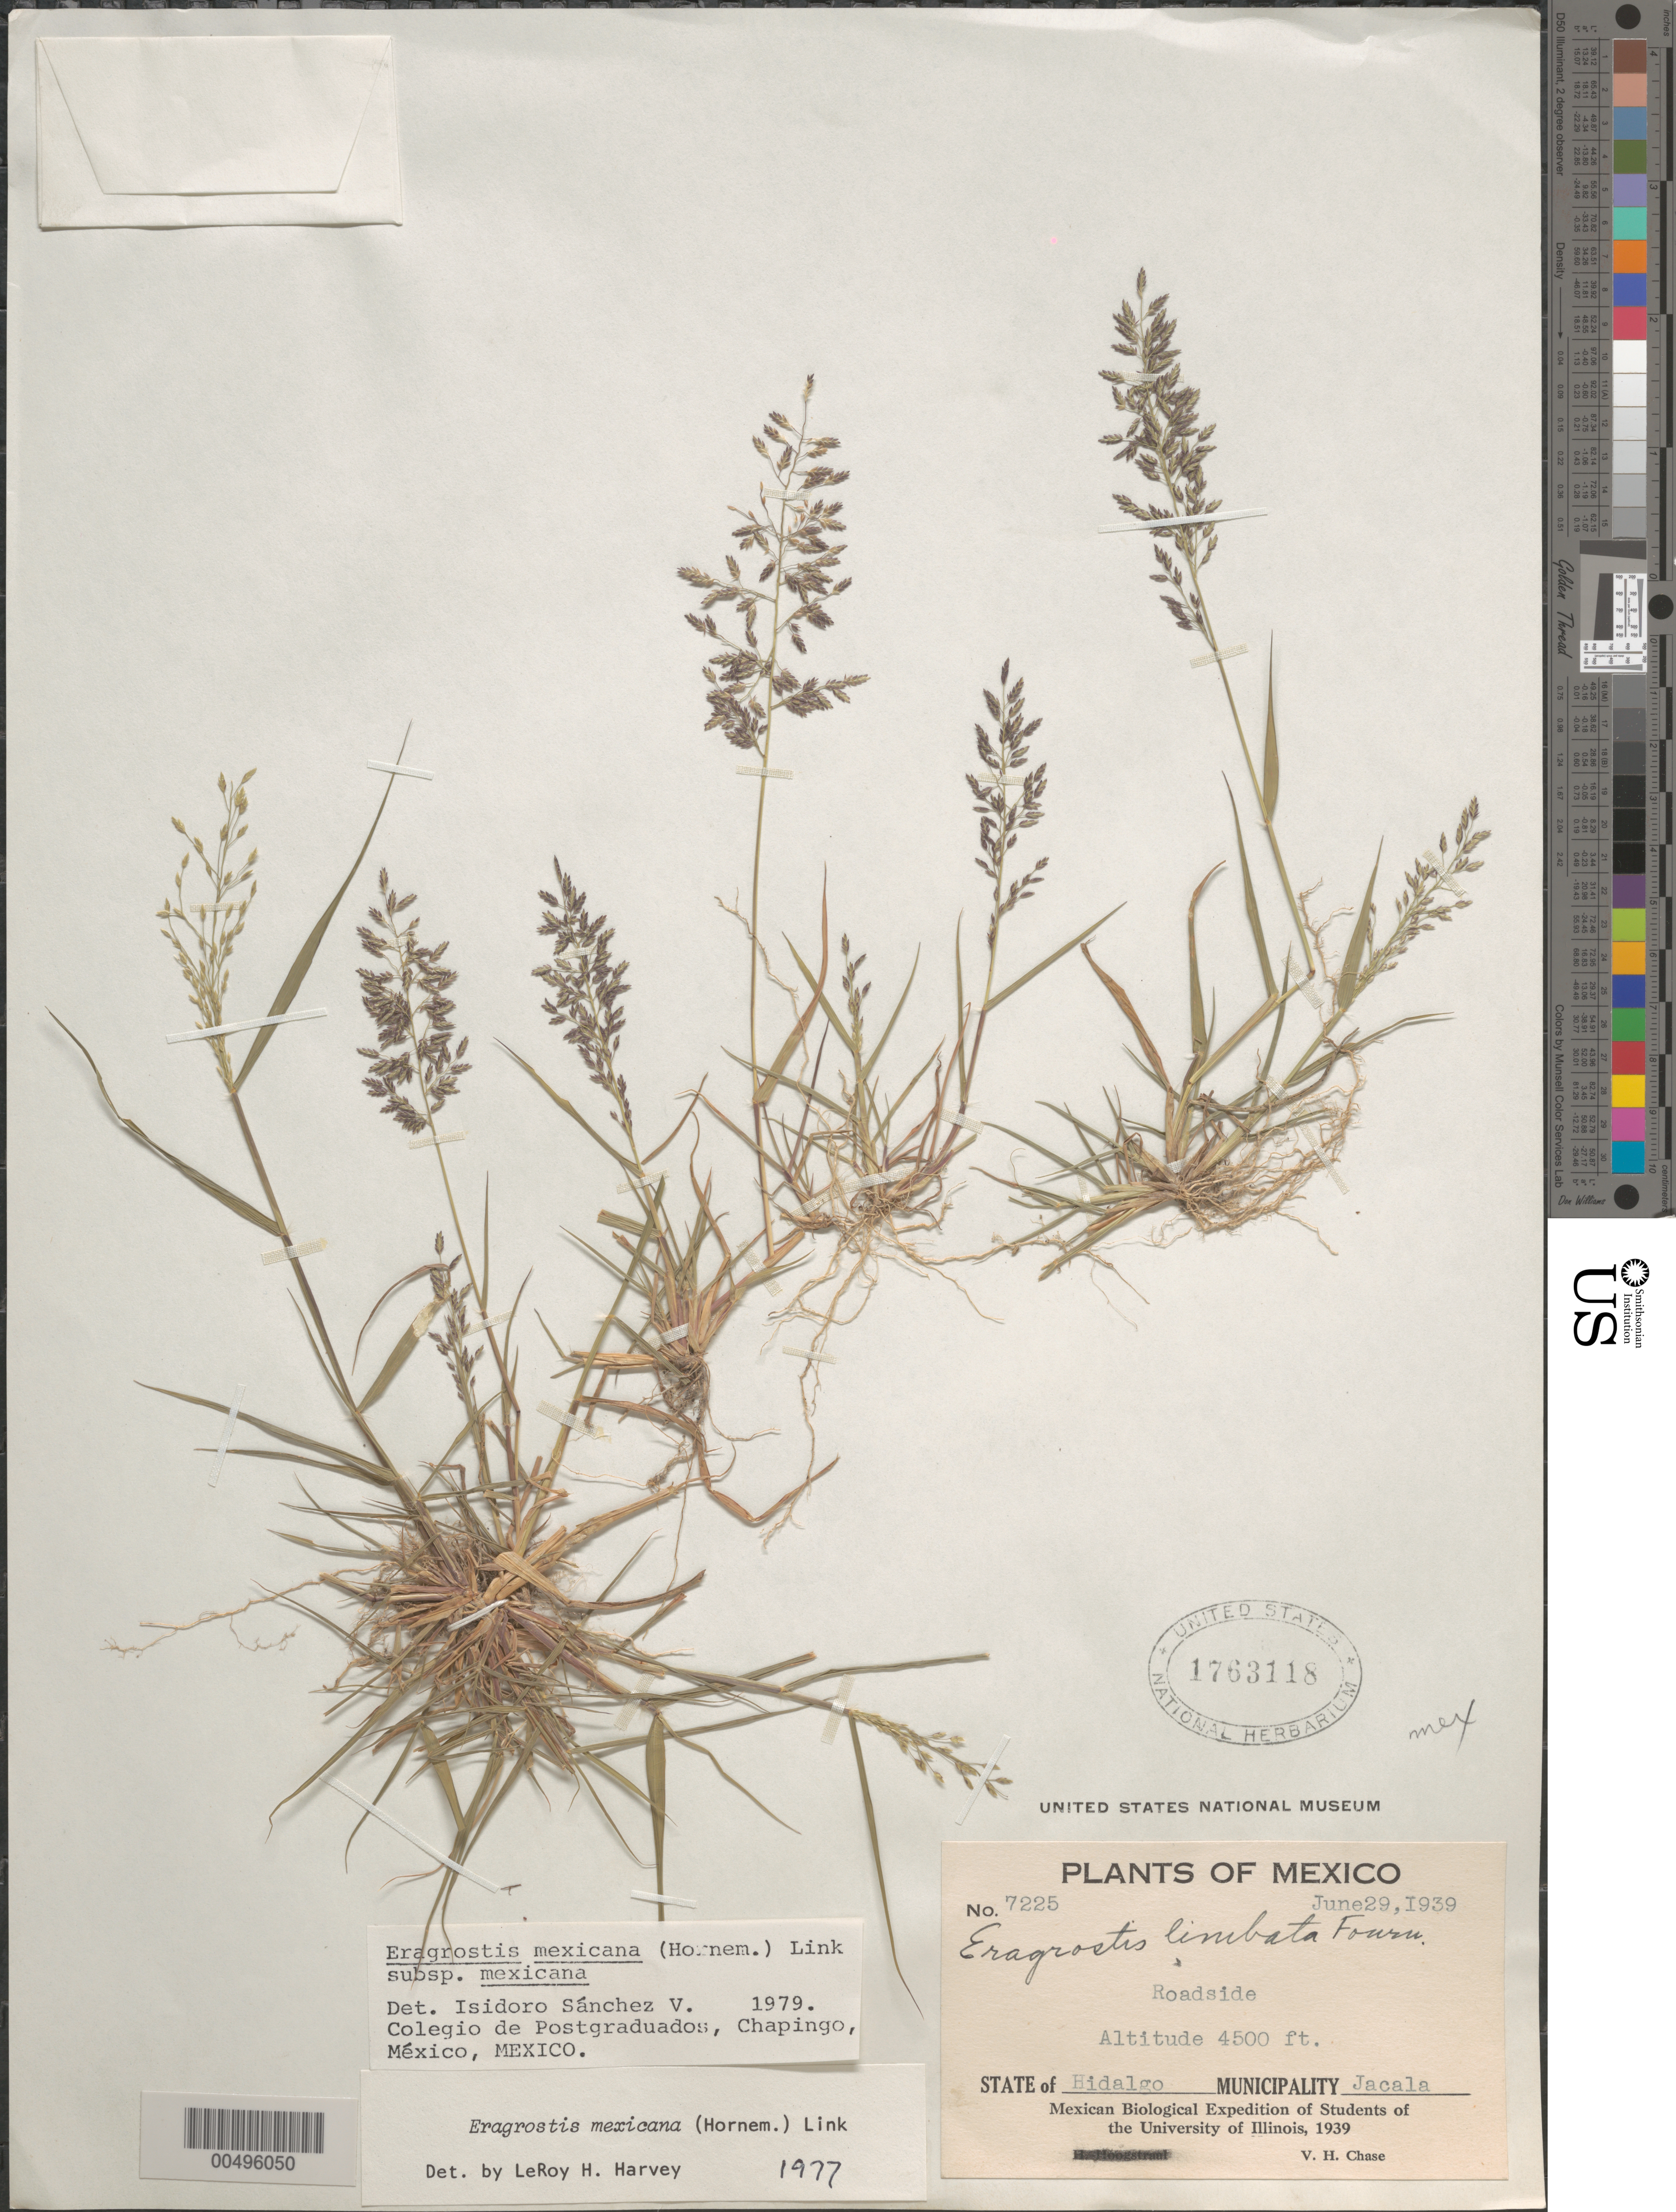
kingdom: Plantae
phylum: Tracheophyta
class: Liliopsida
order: Poales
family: Poaceae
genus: Eragrostis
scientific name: Eragrostis mexicana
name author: (Hornem.) Link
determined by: Sánchez Vega, I. M.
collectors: V. H. Chase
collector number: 7225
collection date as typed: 29 Jun 1939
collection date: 1939-06-29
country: Mexico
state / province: Hidalgo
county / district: Jacala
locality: Jacala Mun.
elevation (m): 1372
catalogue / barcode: US 1763118